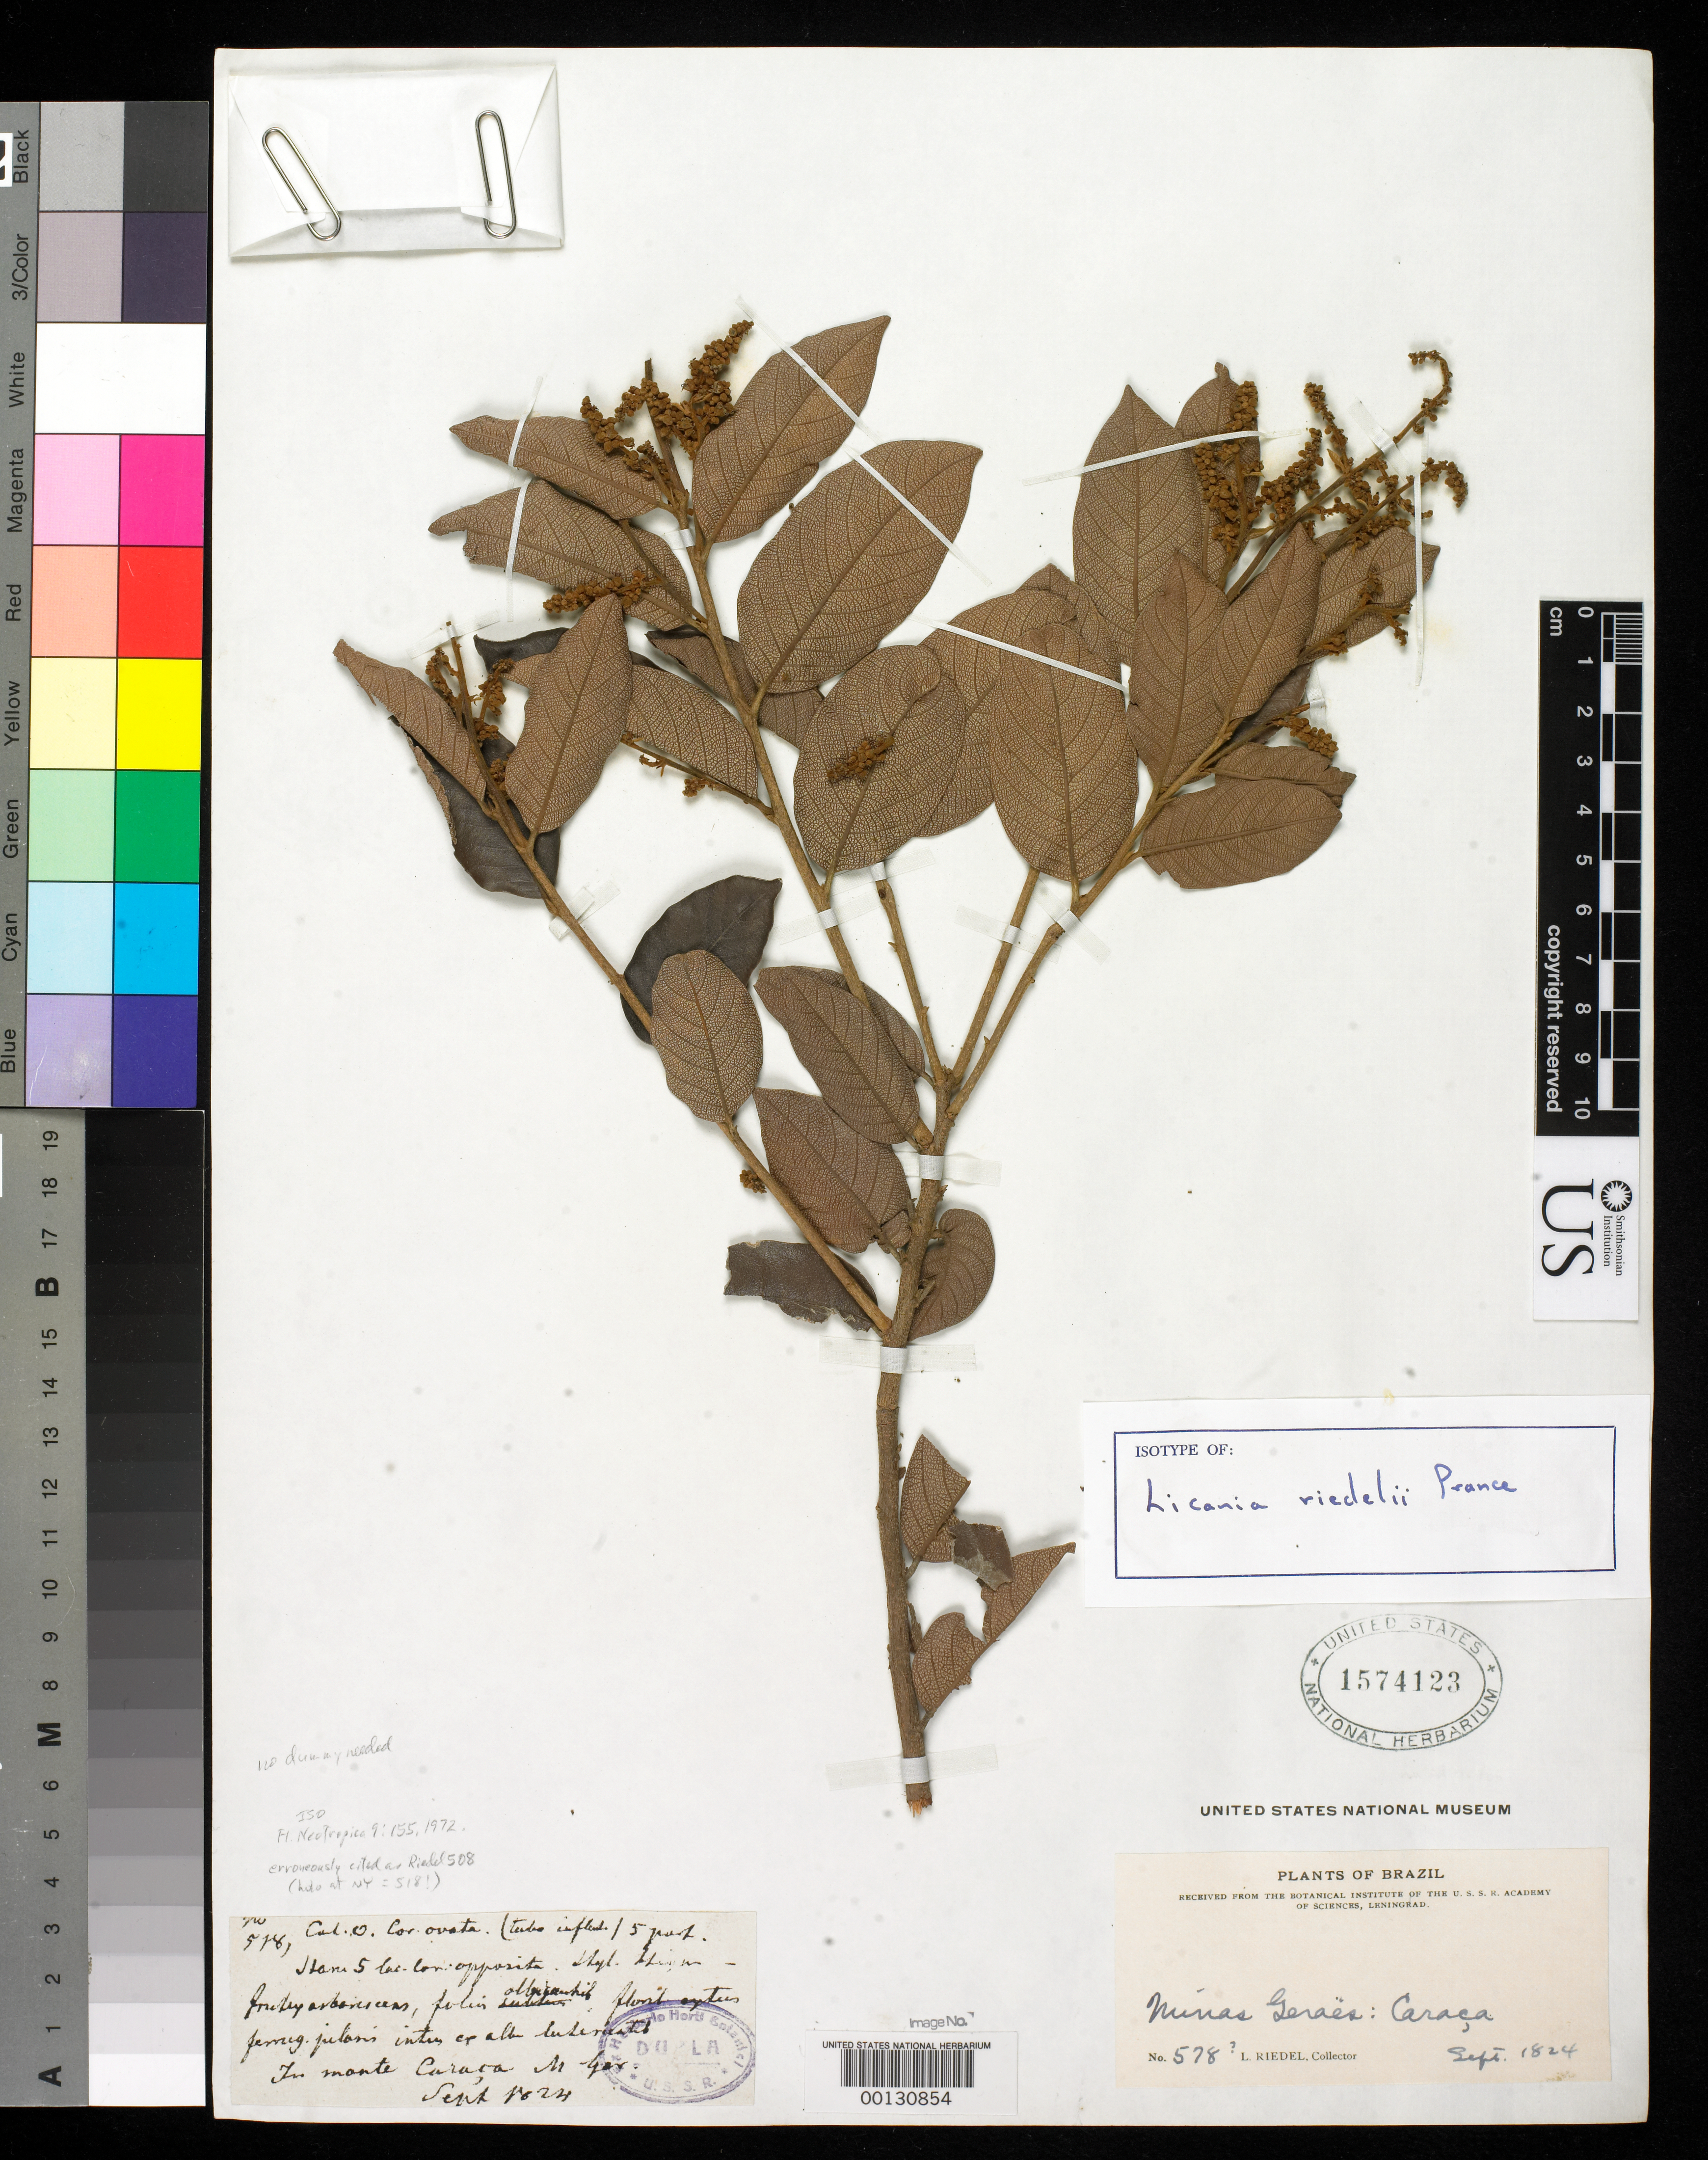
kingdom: Plantae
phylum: Tracheophyta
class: Magnoliopsida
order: Malpighiales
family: Chrysobalanaceae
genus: Licania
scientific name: Licania riedelii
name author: Prance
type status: Isotype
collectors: L. Riedel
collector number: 578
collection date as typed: Sep 1824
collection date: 1824-09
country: Brazil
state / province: Minas Gerais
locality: Caraca.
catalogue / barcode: US 1574123